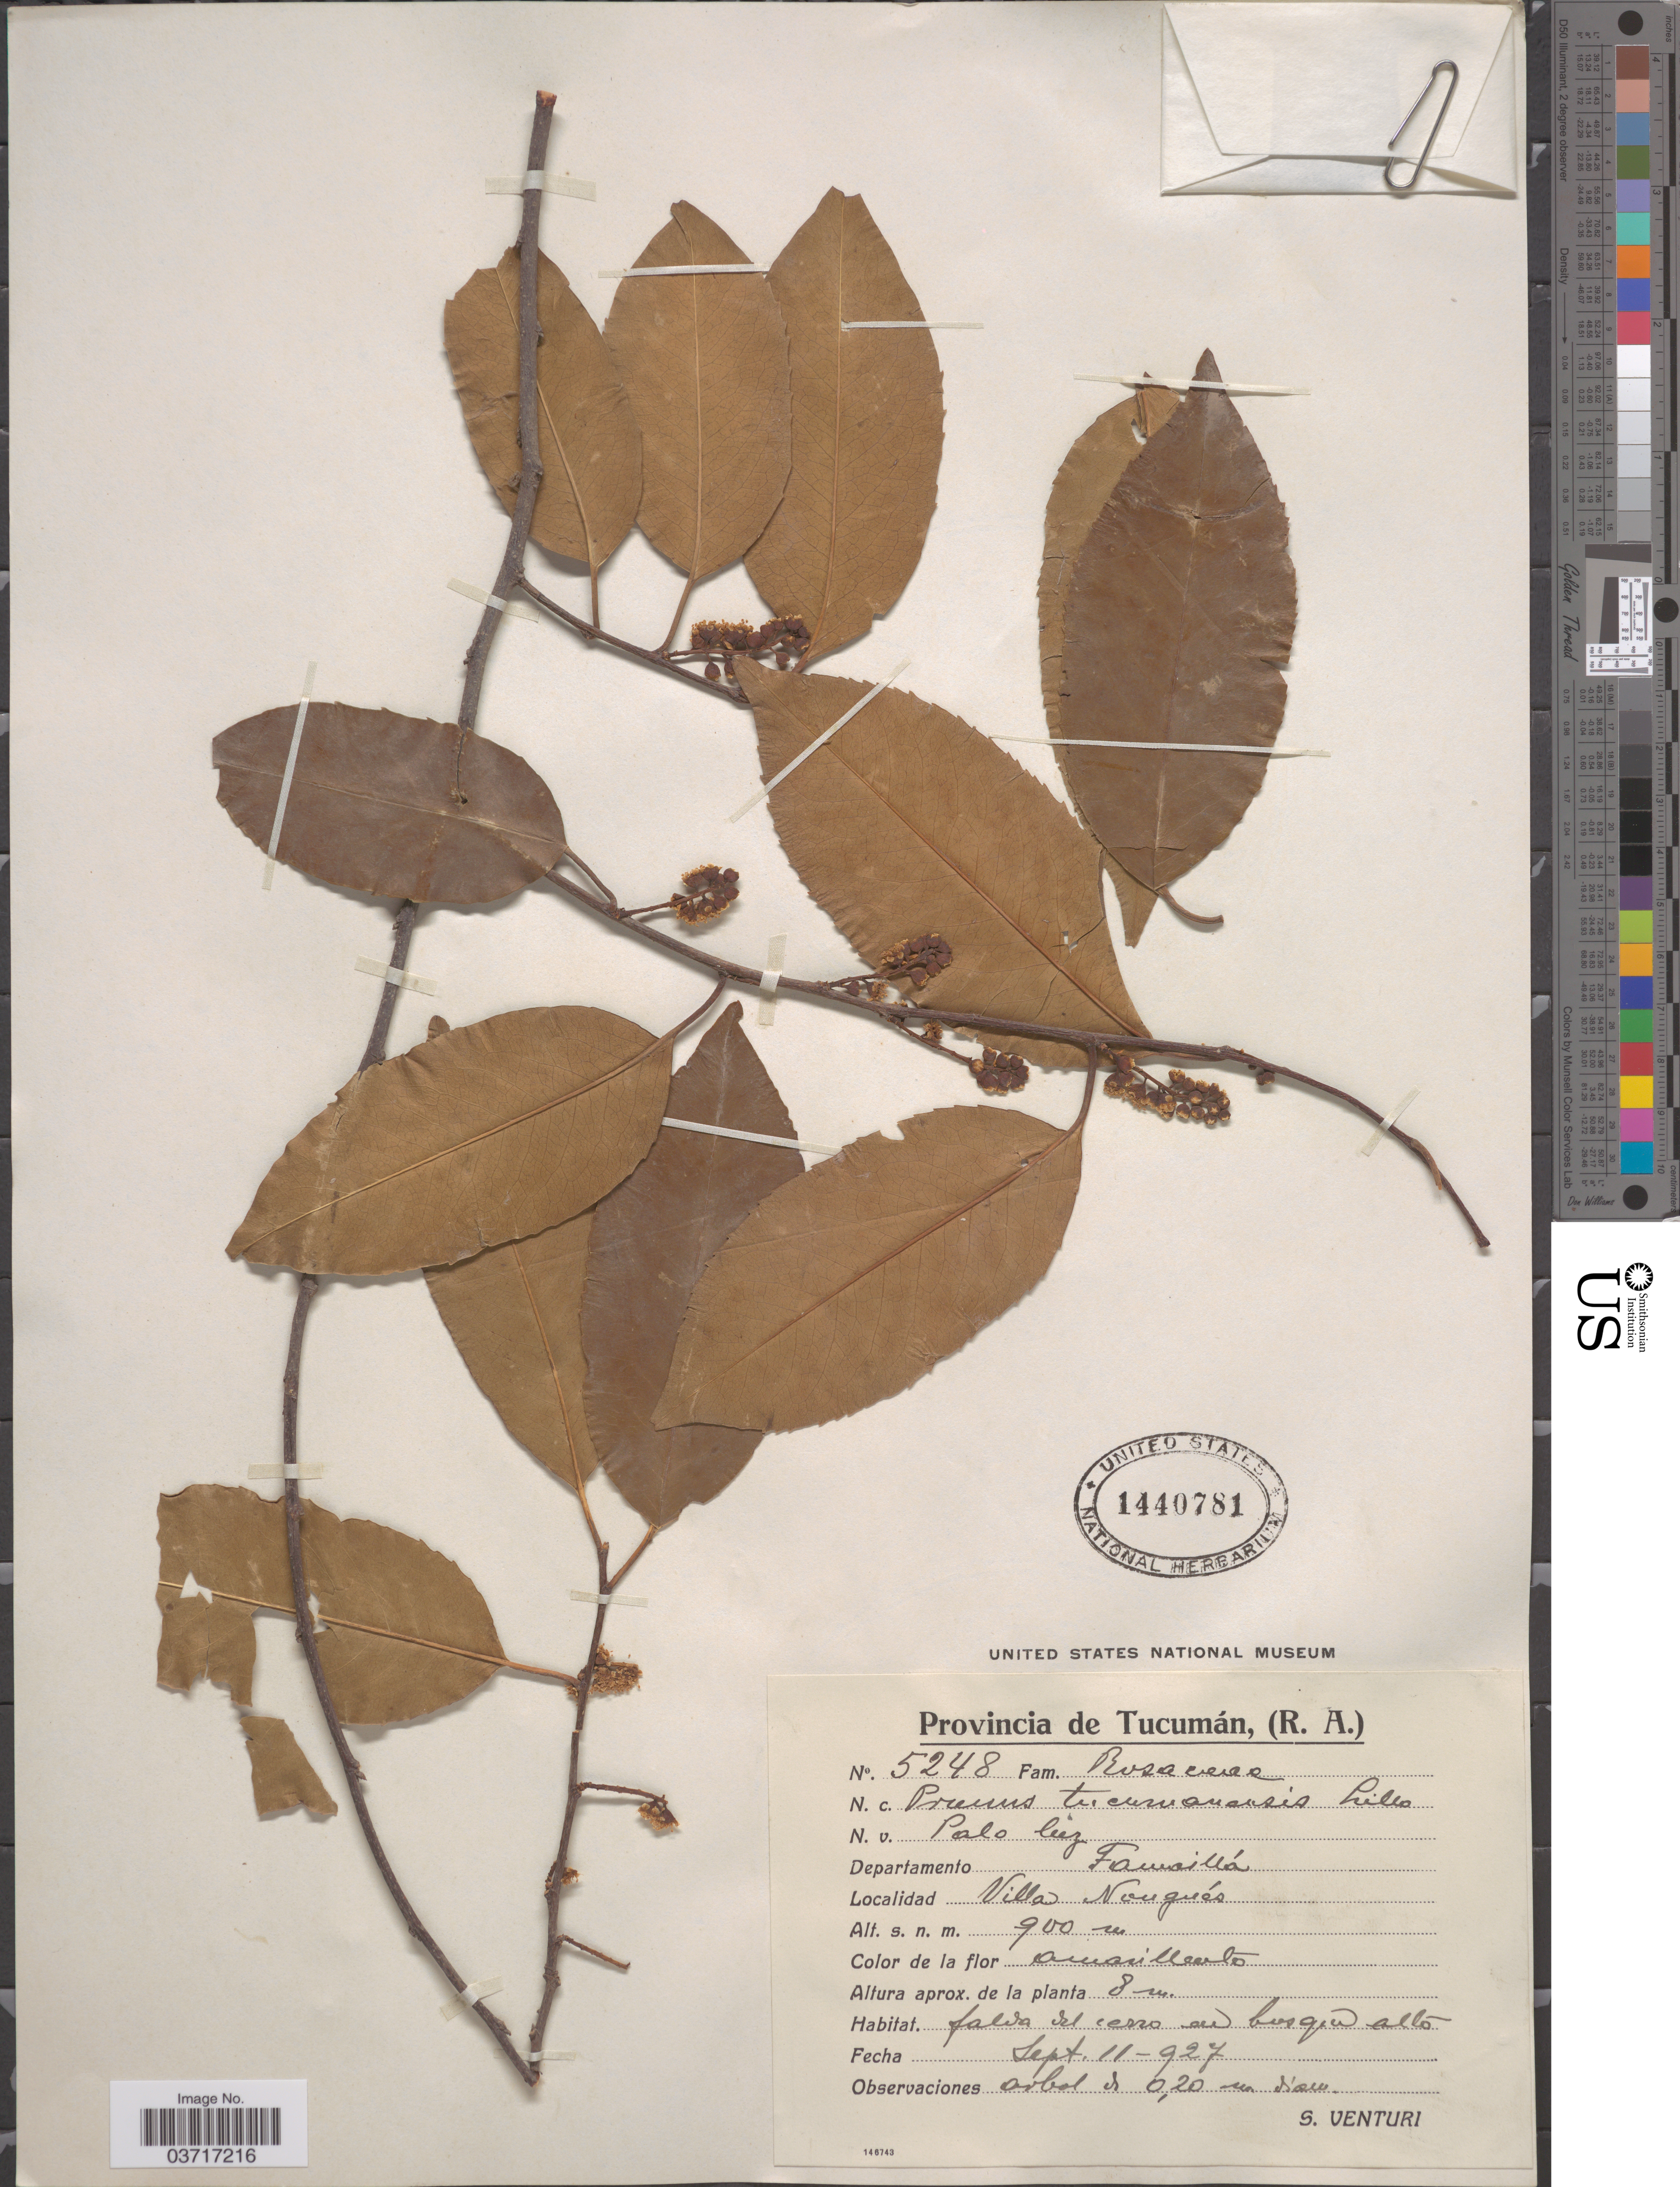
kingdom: Plantae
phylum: Tracheophyta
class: Magnoliopsida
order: Rosales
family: Rosaceae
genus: Prunus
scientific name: Prunus tucumanensis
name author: Lillo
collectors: S. Venturi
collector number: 5248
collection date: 1927-09-11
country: Argentina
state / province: Tucuman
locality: Departamento Famaillá. Villa Nougués.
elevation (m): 900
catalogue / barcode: US 1440781